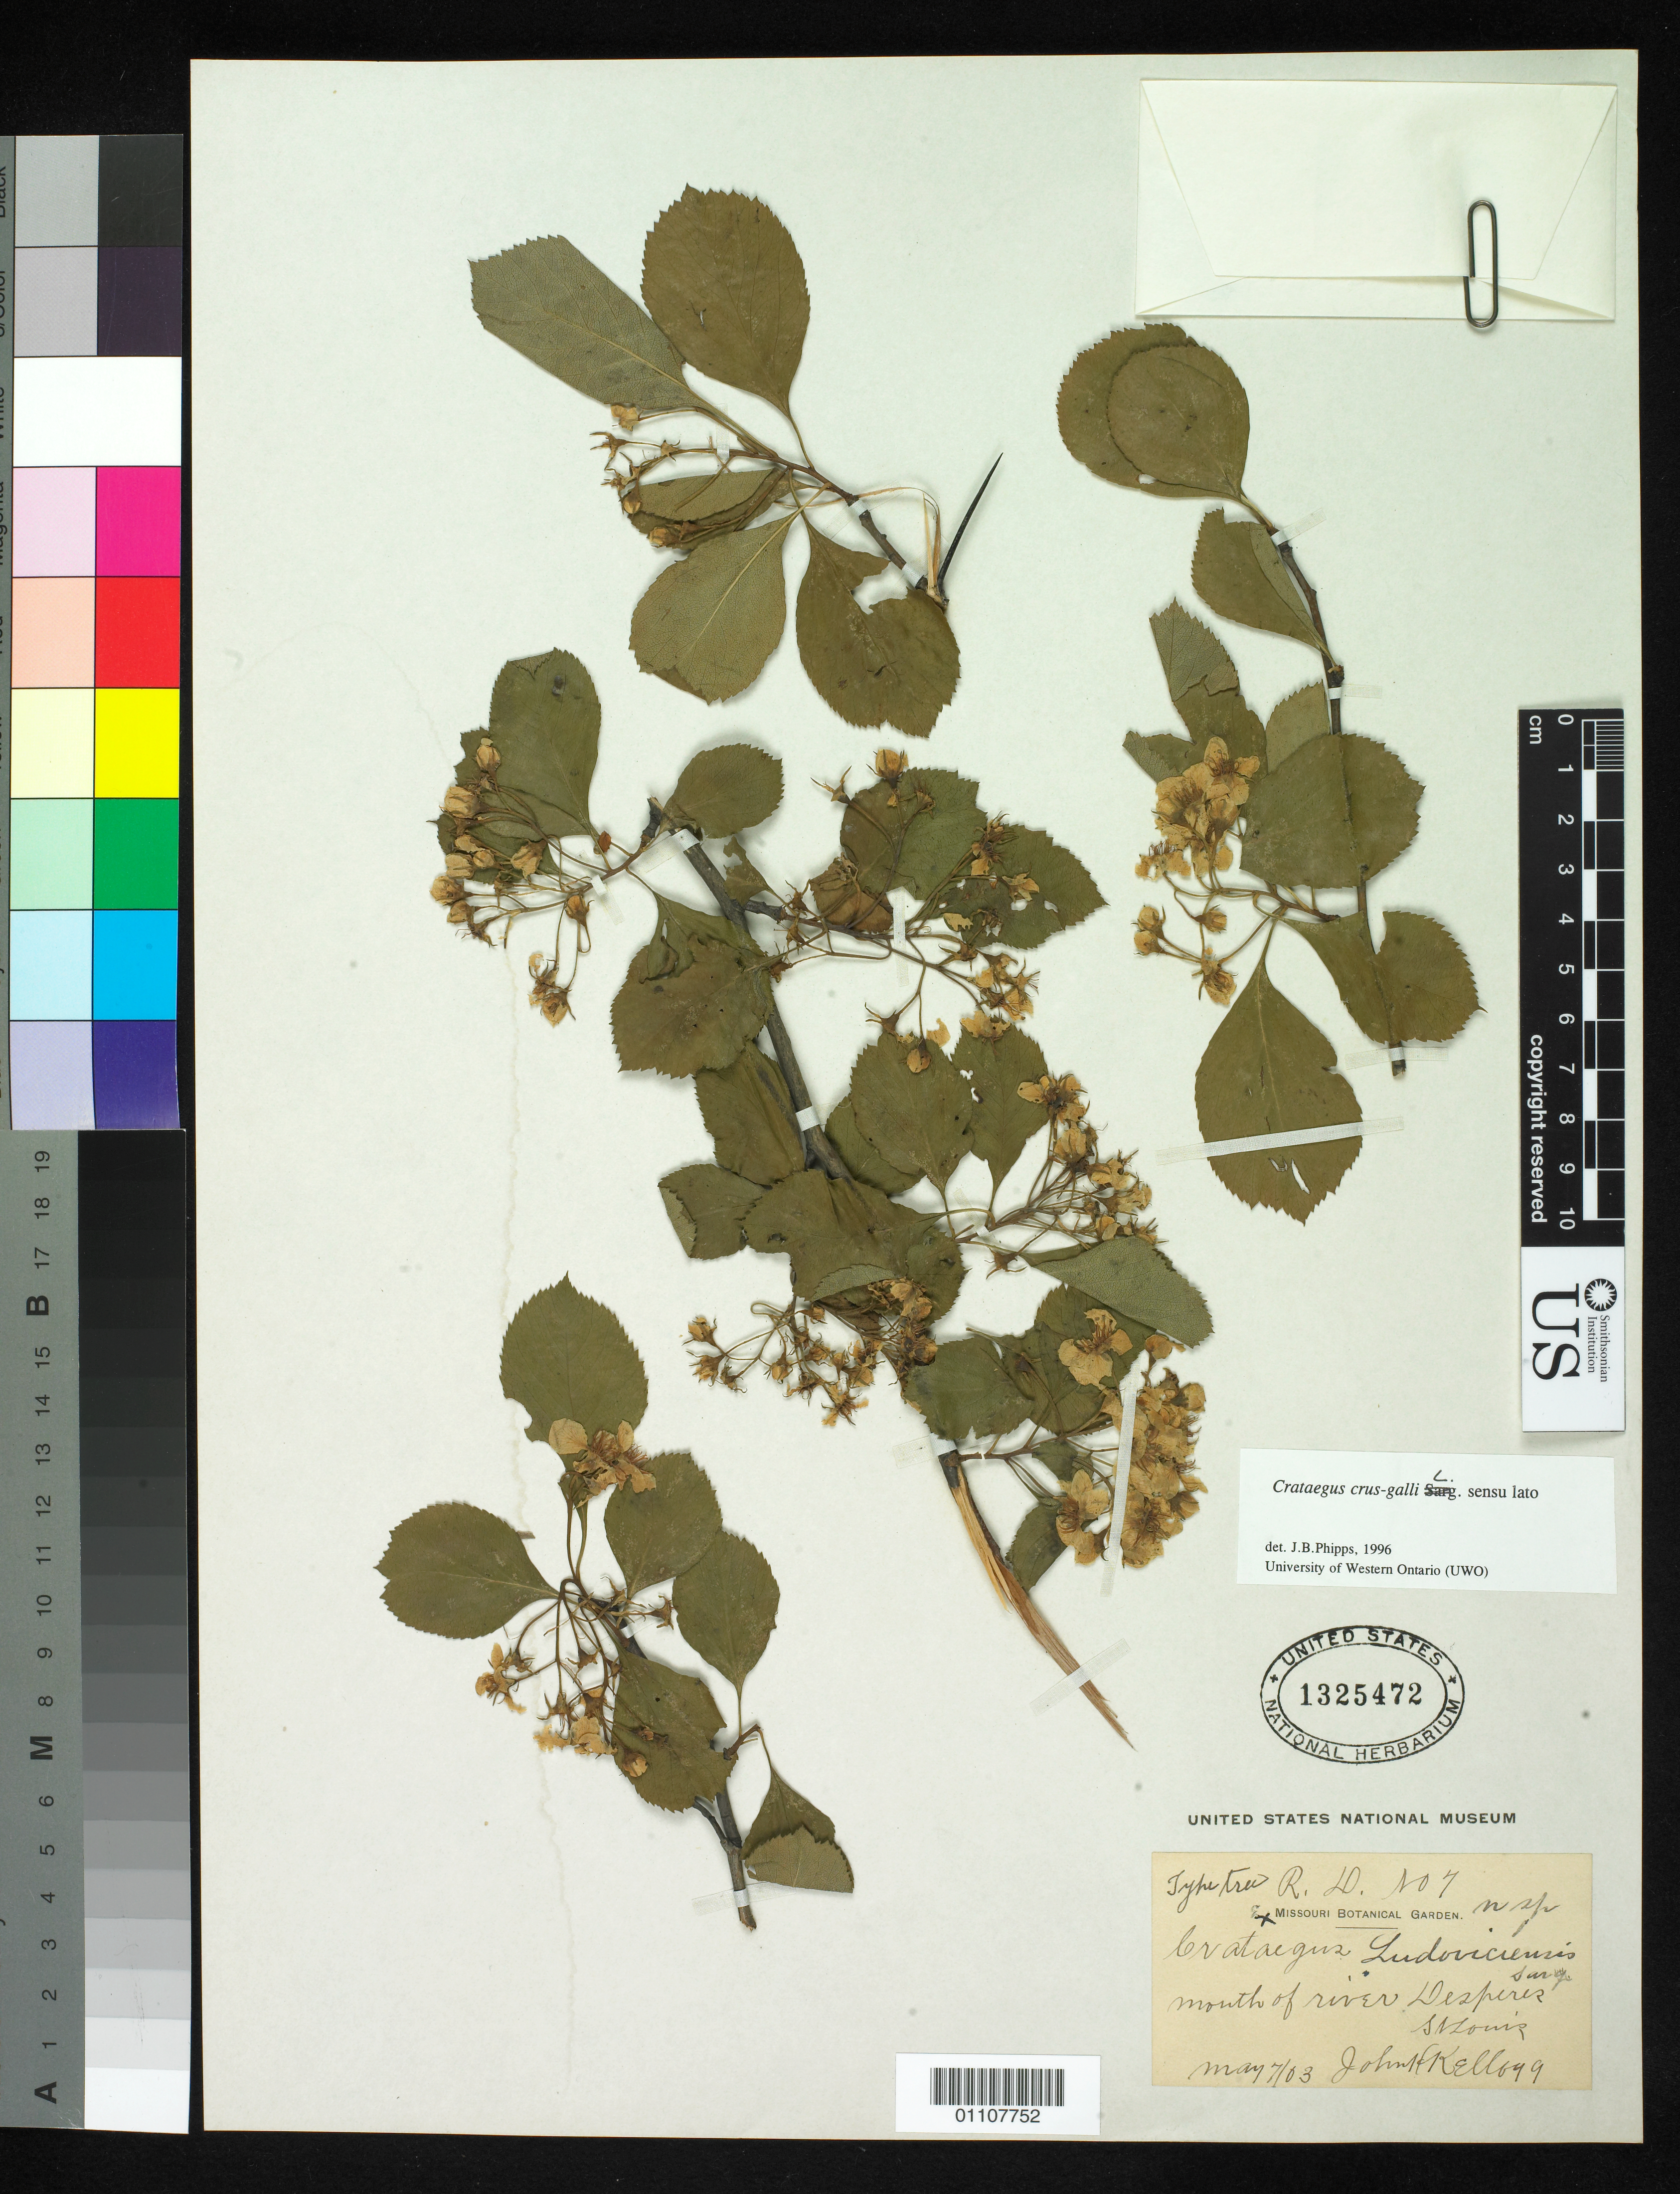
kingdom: Plantae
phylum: Tracheophyta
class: Magnoliopsida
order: Rosales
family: Rosaceae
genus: Crataegus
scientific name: Crataegus ludoviciensis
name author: Sarg.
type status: Syntype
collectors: J. H. Kellogg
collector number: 7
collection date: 1903-05-07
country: United States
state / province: Missouri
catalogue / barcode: US 1325472